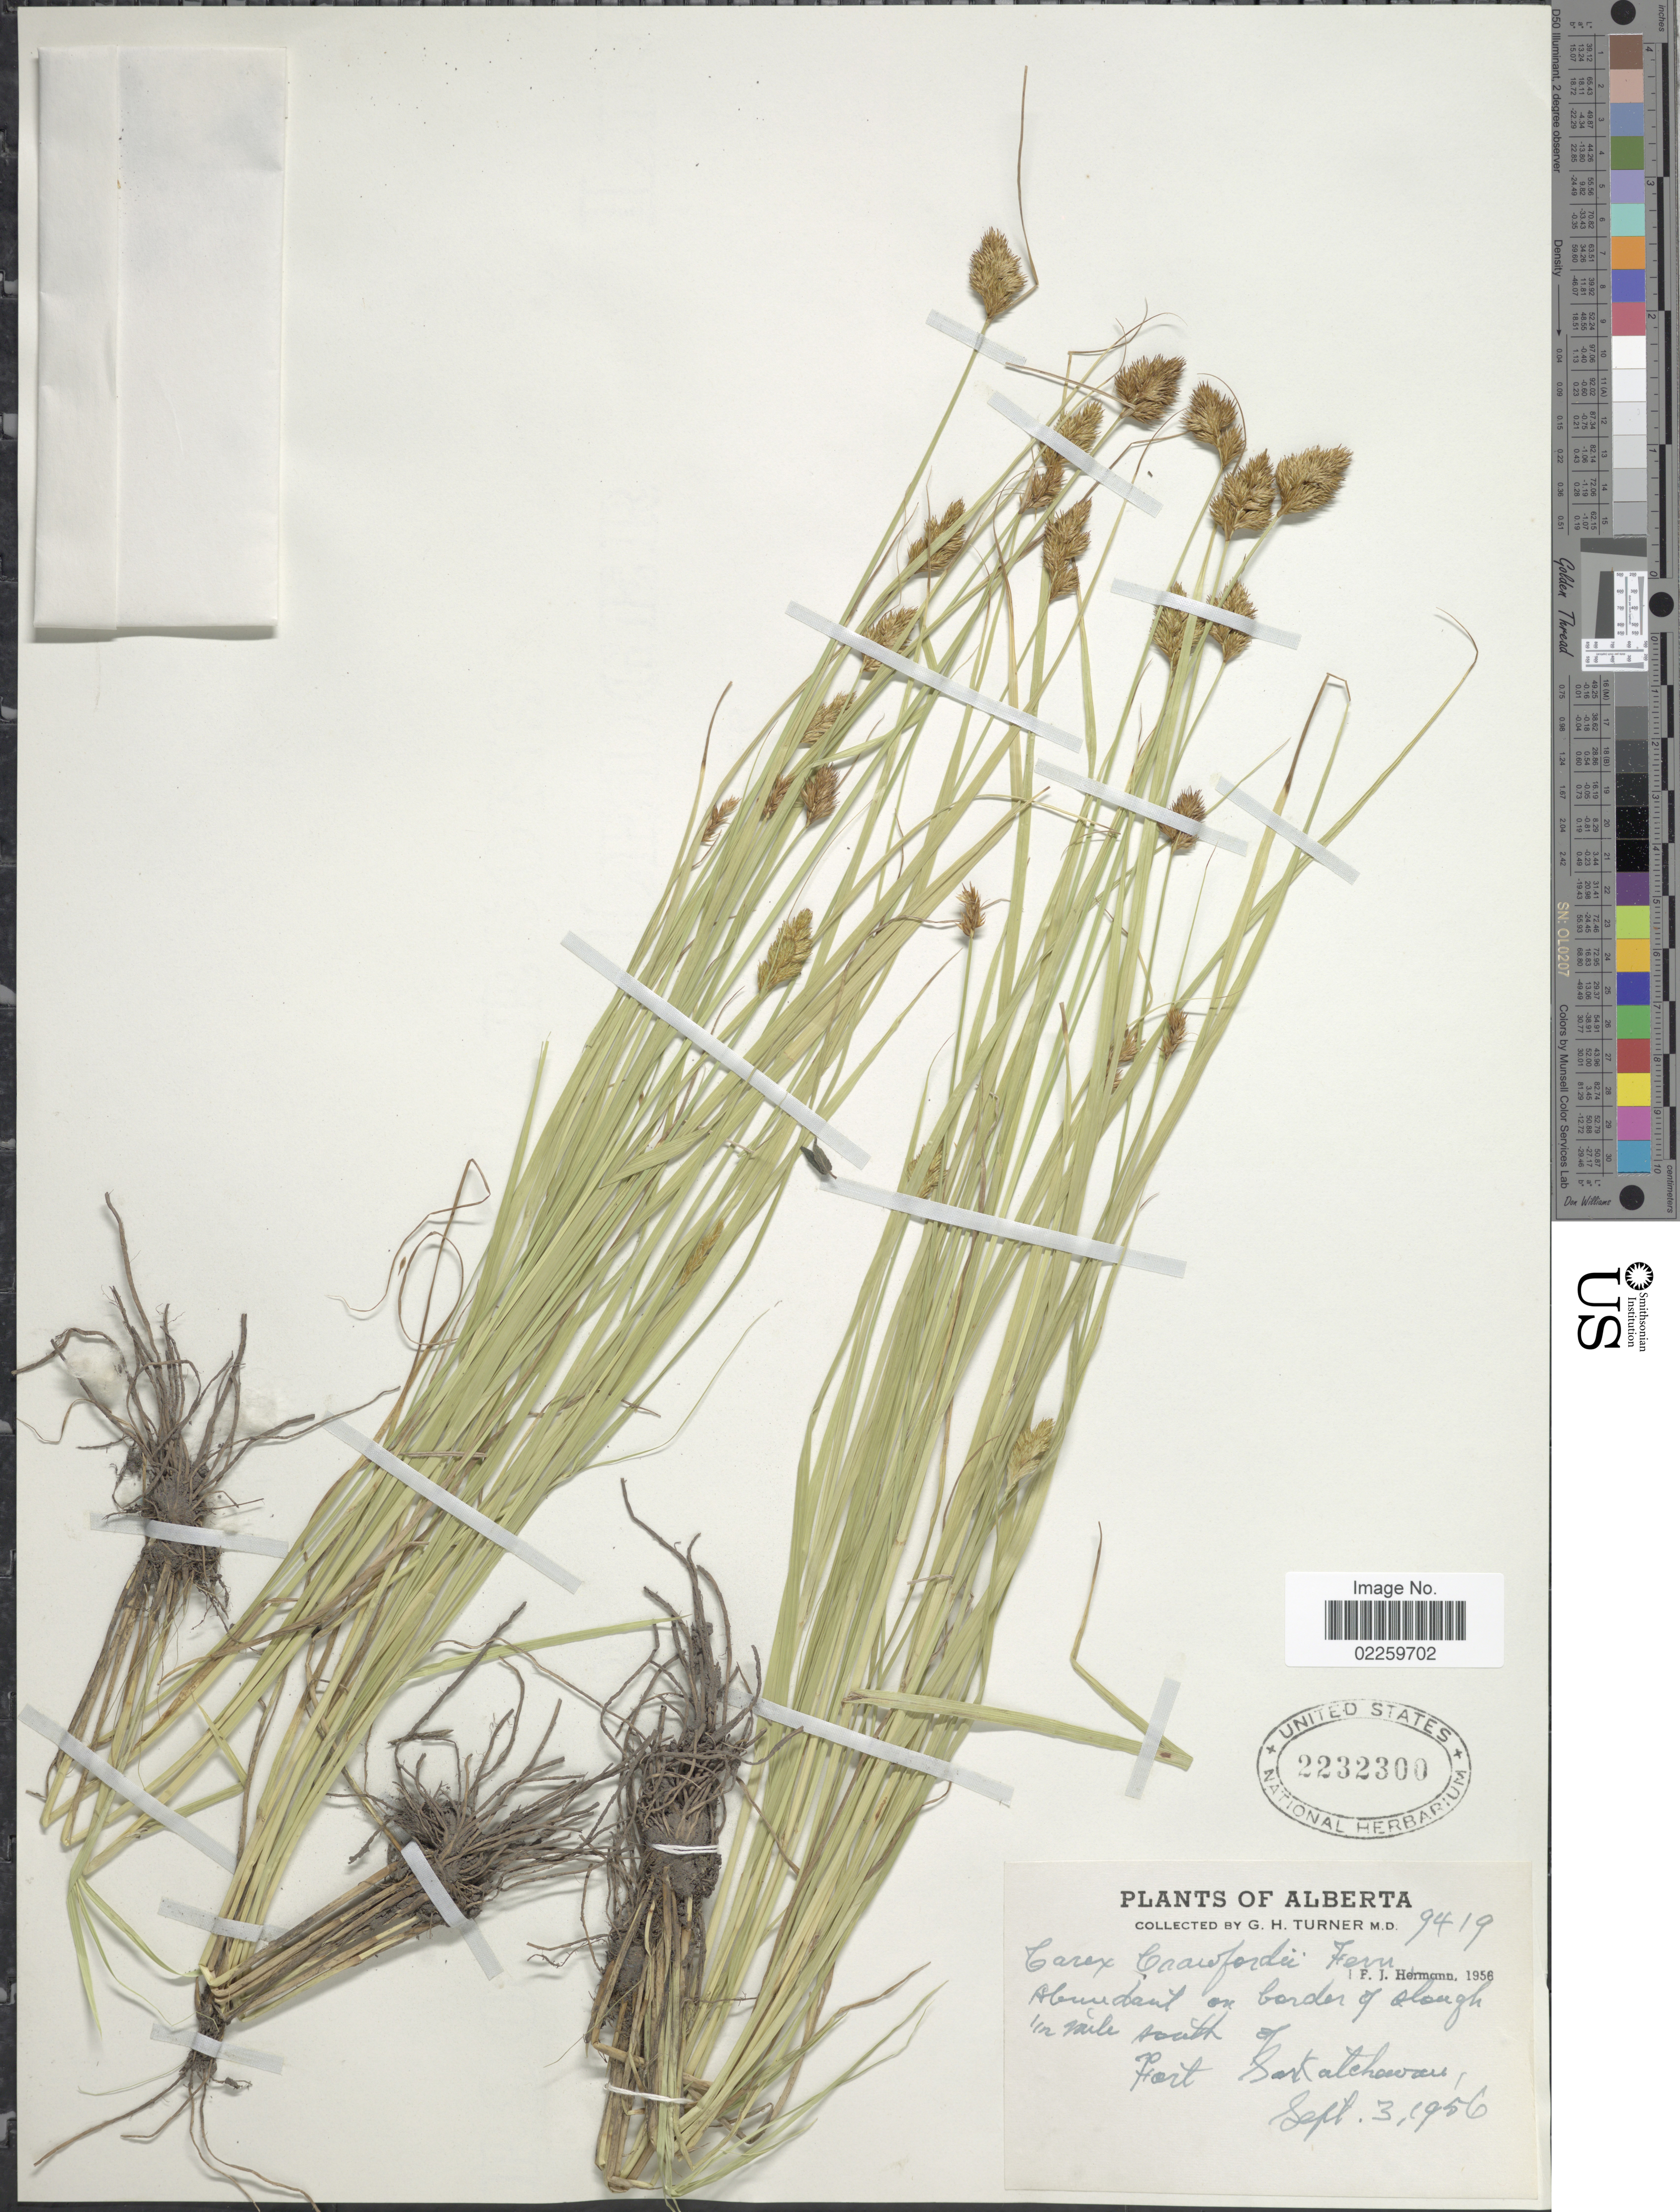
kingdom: Plantae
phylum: Tracheophyta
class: Liliopsida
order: Poales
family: Cyperaceae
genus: Carex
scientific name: Carex crawfordii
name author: Fernald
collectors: G. H. Turner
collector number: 9419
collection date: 1956-09-03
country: Canada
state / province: Alberta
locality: On border of slough 1/2 mile south of Fort Saskatchewan.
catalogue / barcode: US 2232300